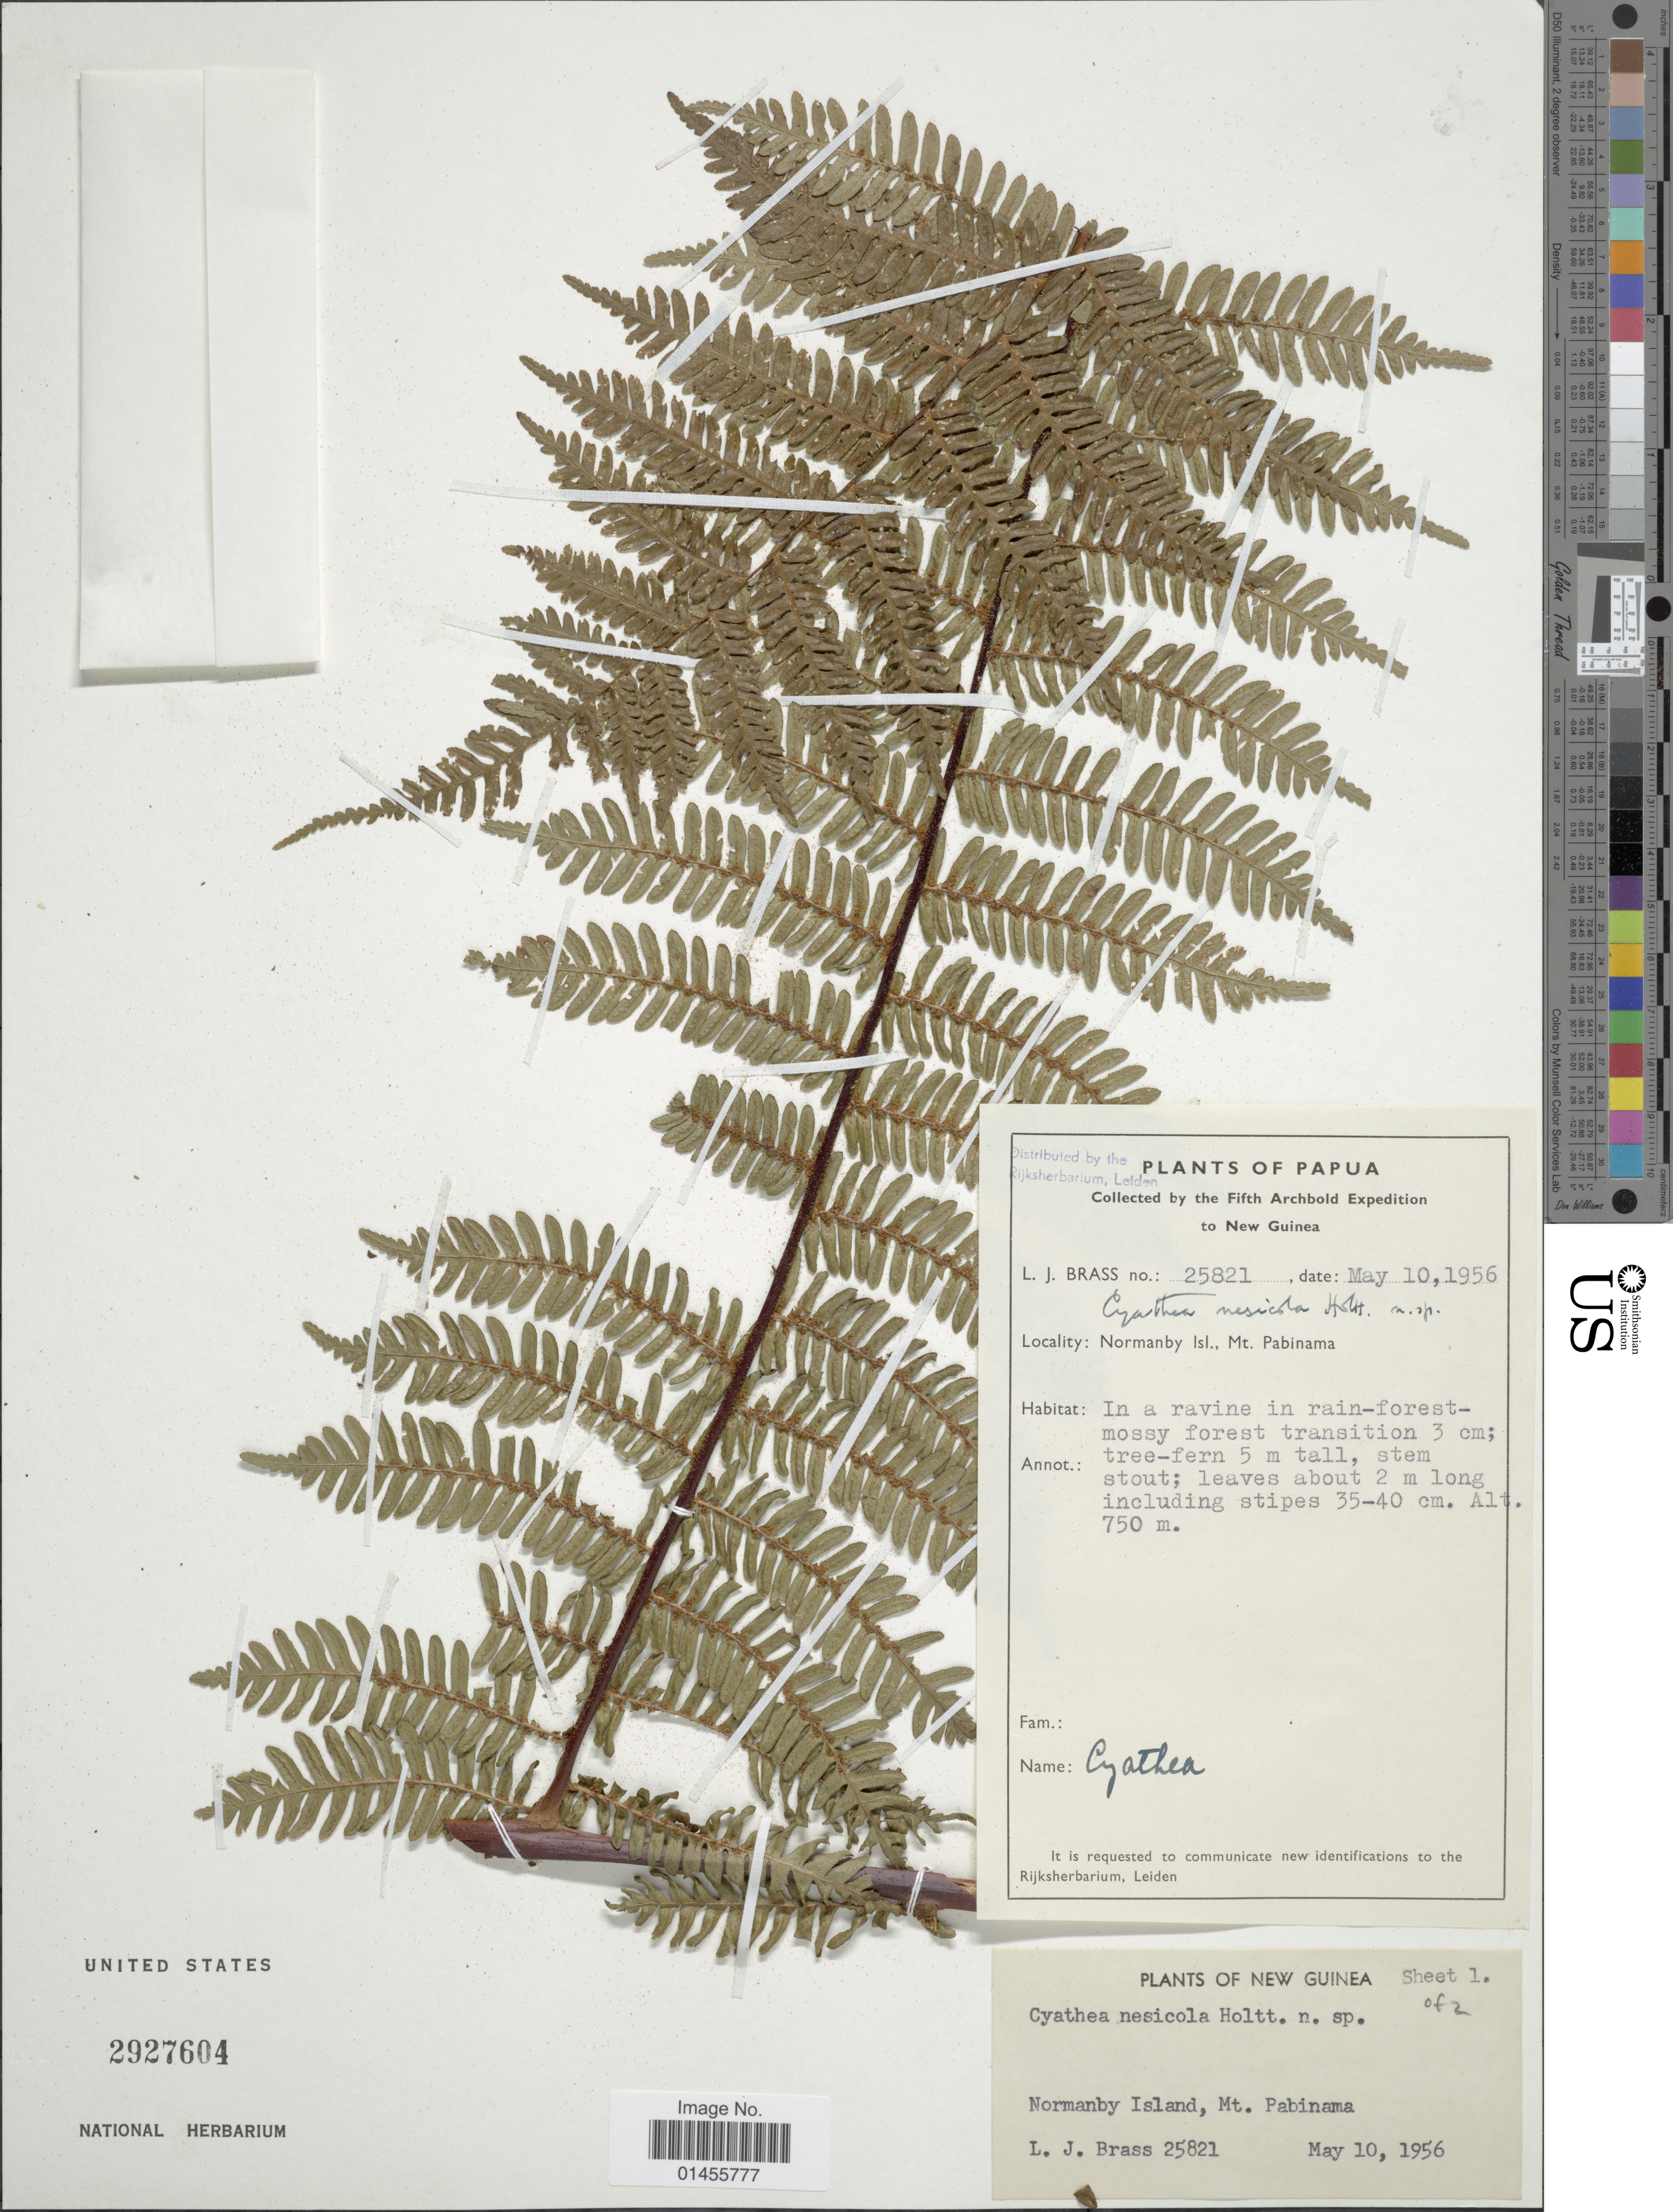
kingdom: Plantae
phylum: Tracheophyta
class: Polypodiopsida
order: Cyatheales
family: Cyatheaceae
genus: Alsophila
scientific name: Alsophila sp.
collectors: L. J. Brass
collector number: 25821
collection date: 1956-05-10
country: Papua New Guinea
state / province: Milne Bay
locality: New Guinea. Normanby Isl., Mt. Pabinama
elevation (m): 750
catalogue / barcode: US 2927604